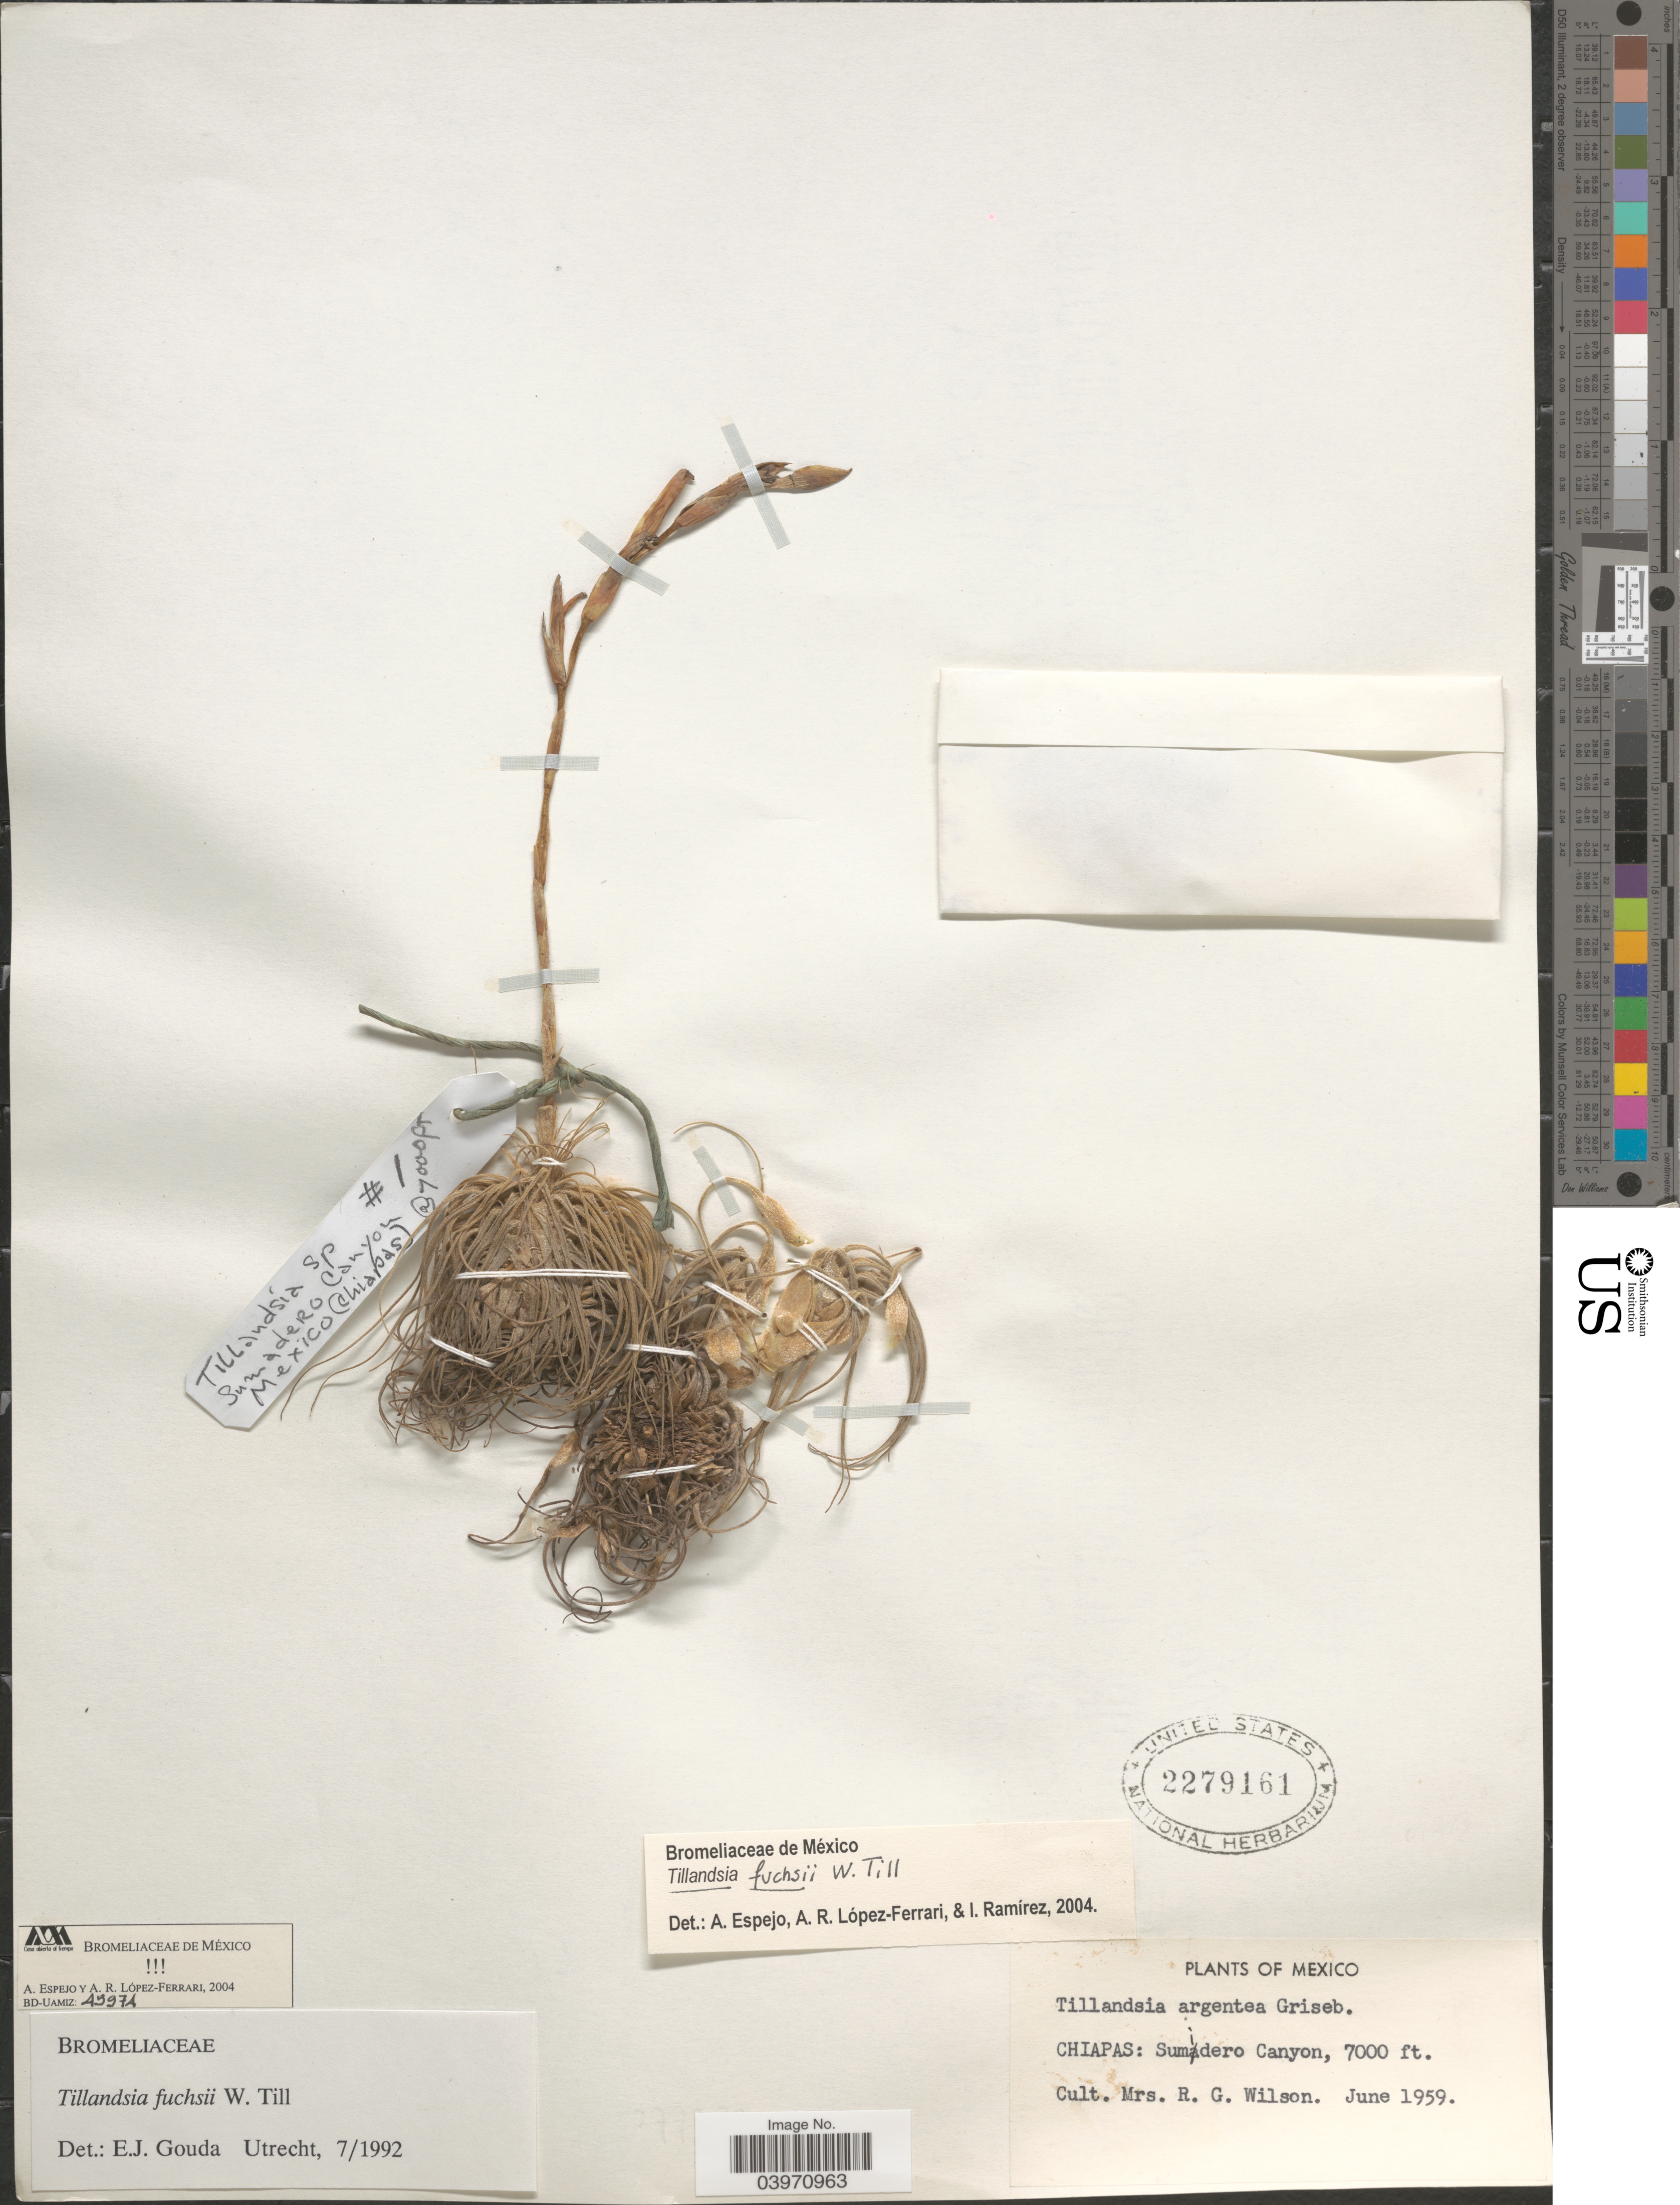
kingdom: Plantae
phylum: Tracheophyta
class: Liliopsida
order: Poales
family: Bromeliaceae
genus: Tillandsia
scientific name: Tillandsia fuchsii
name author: W. Till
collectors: R. G. Wilson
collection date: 1959-06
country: Mexico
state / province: Chiapas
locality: Sumidero Canyon.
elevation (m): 2134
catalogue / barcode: US 2279161